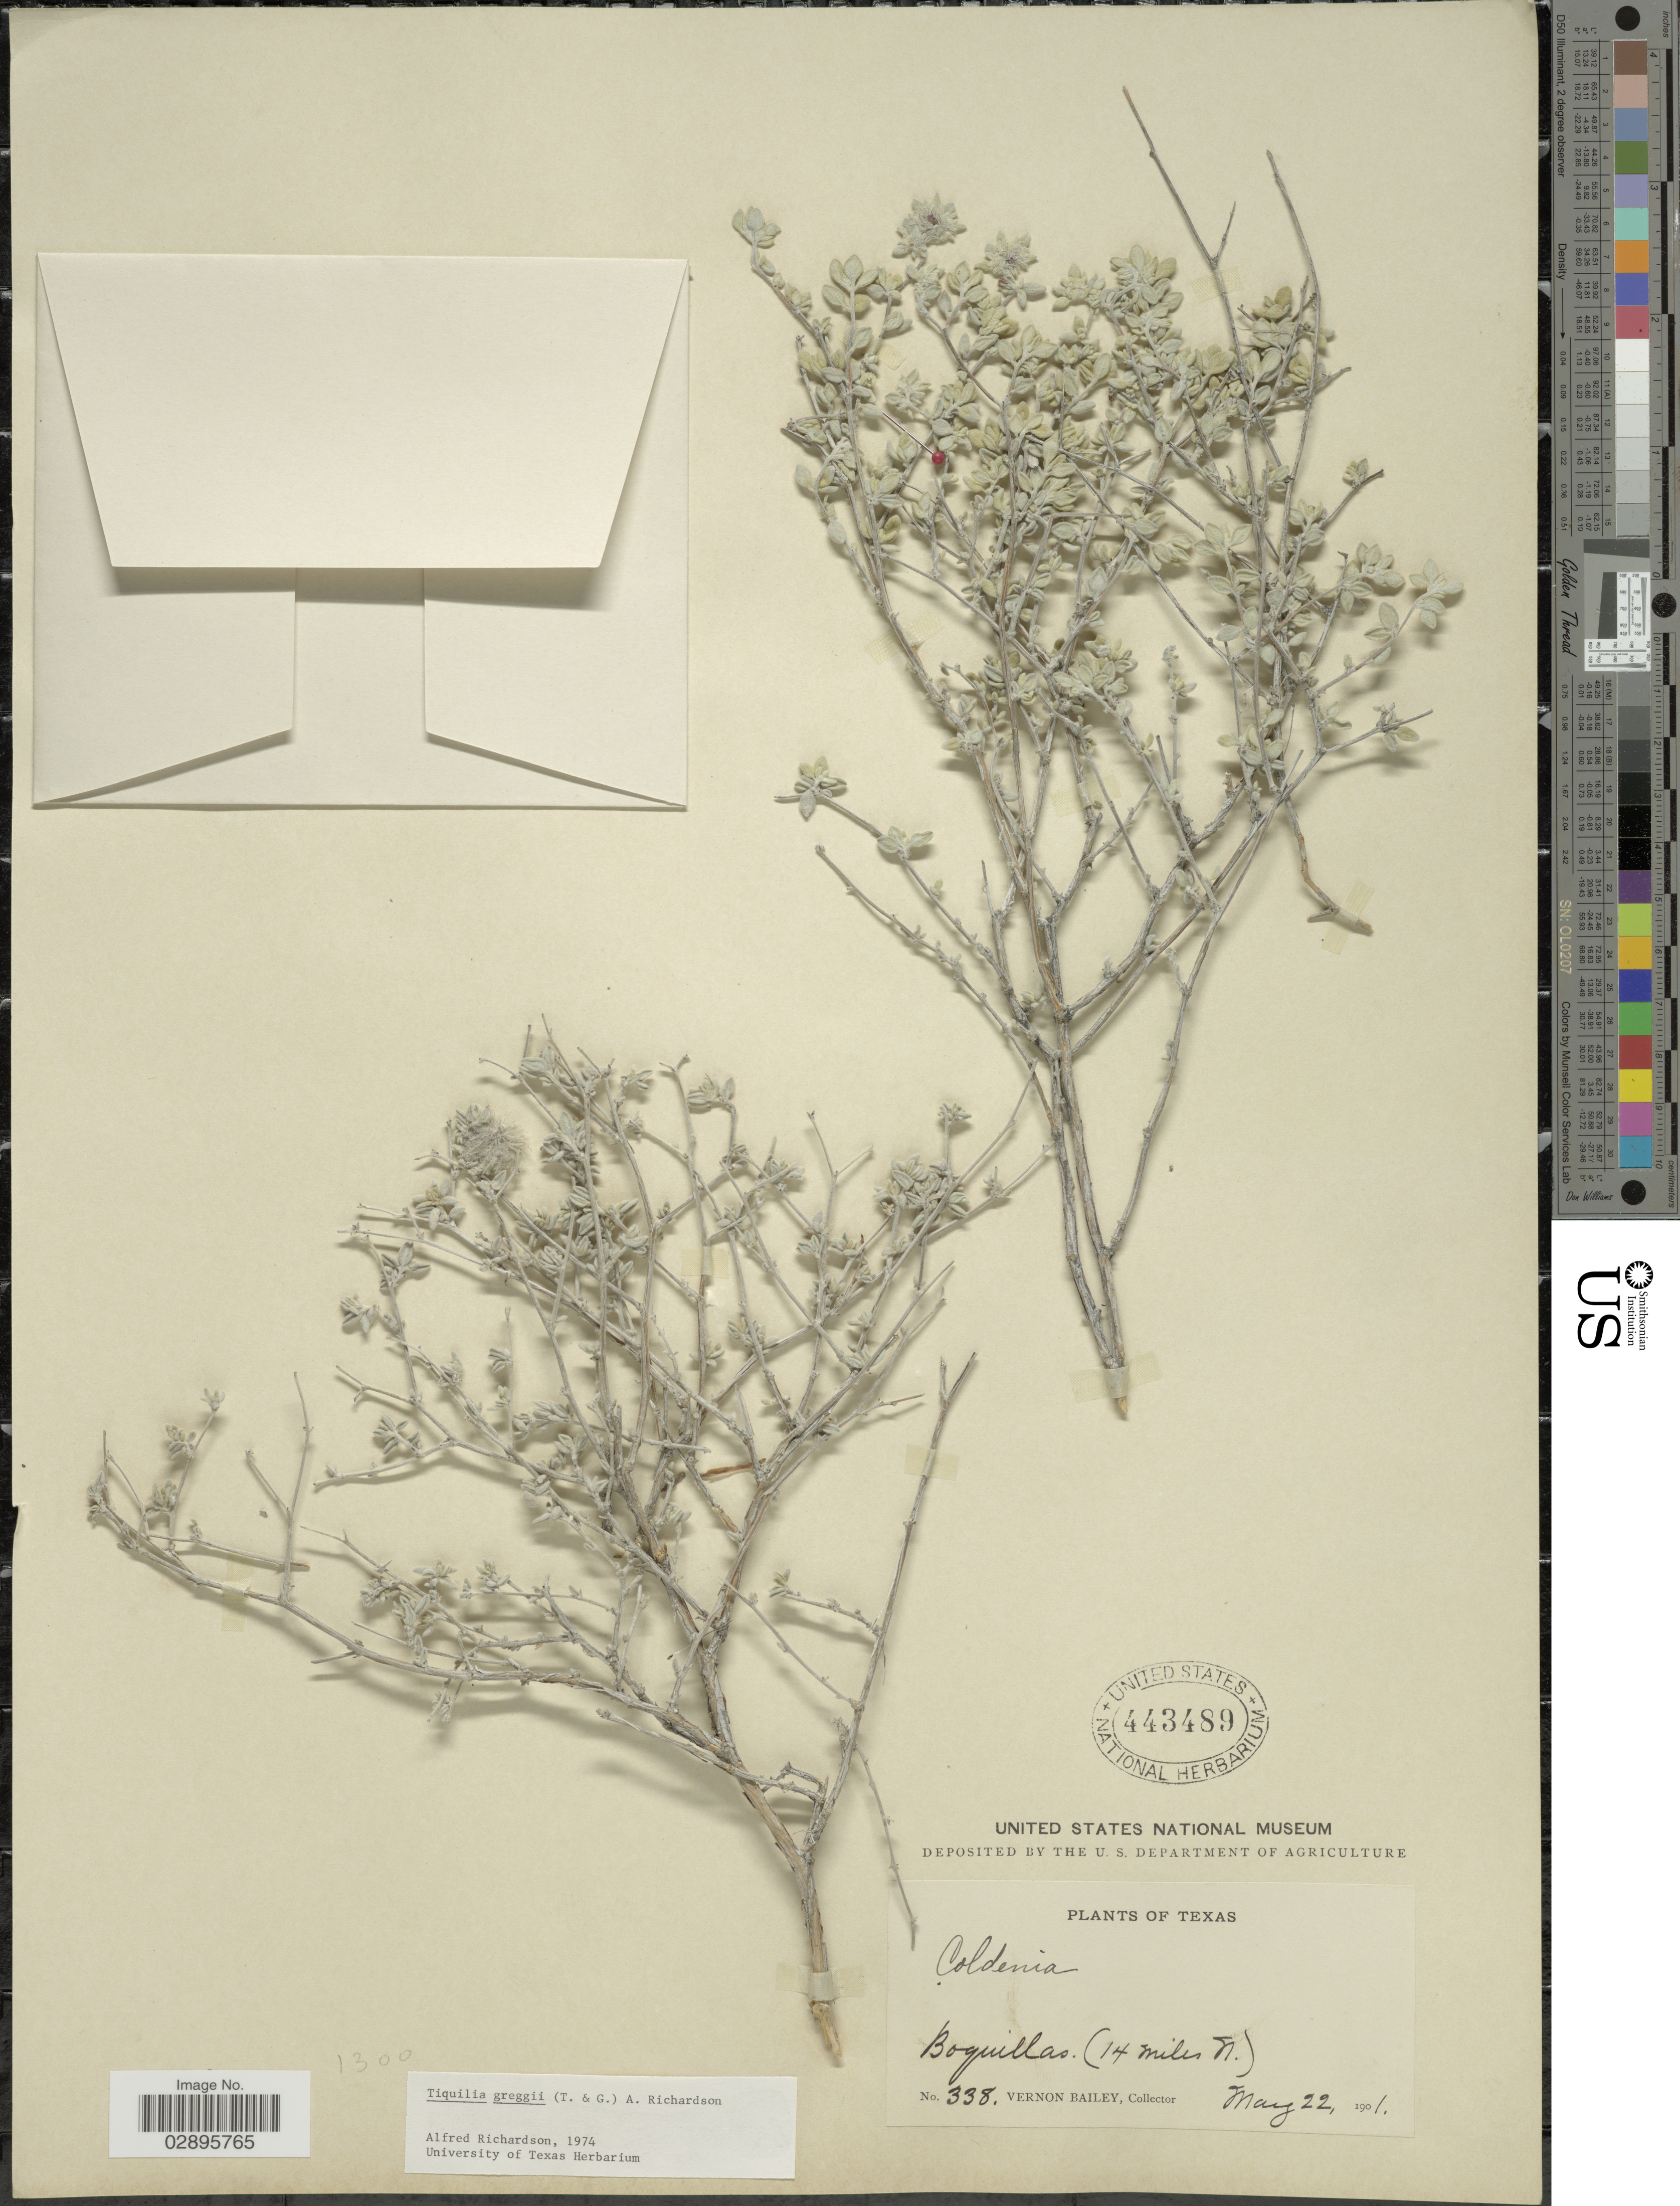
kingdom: Plantae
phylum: Tracheophyta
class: Magnoliopsida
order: Boraginales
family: Ehretiaceae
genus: Tiquilia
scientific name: Tiquilia greggii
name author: (Torr.) A.T. Richardson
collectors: V. O. Bailey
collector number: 338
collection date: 1901-05-22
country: United States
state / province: Texas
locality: Boquillas. (14 miles N.).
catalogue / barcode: US 443489